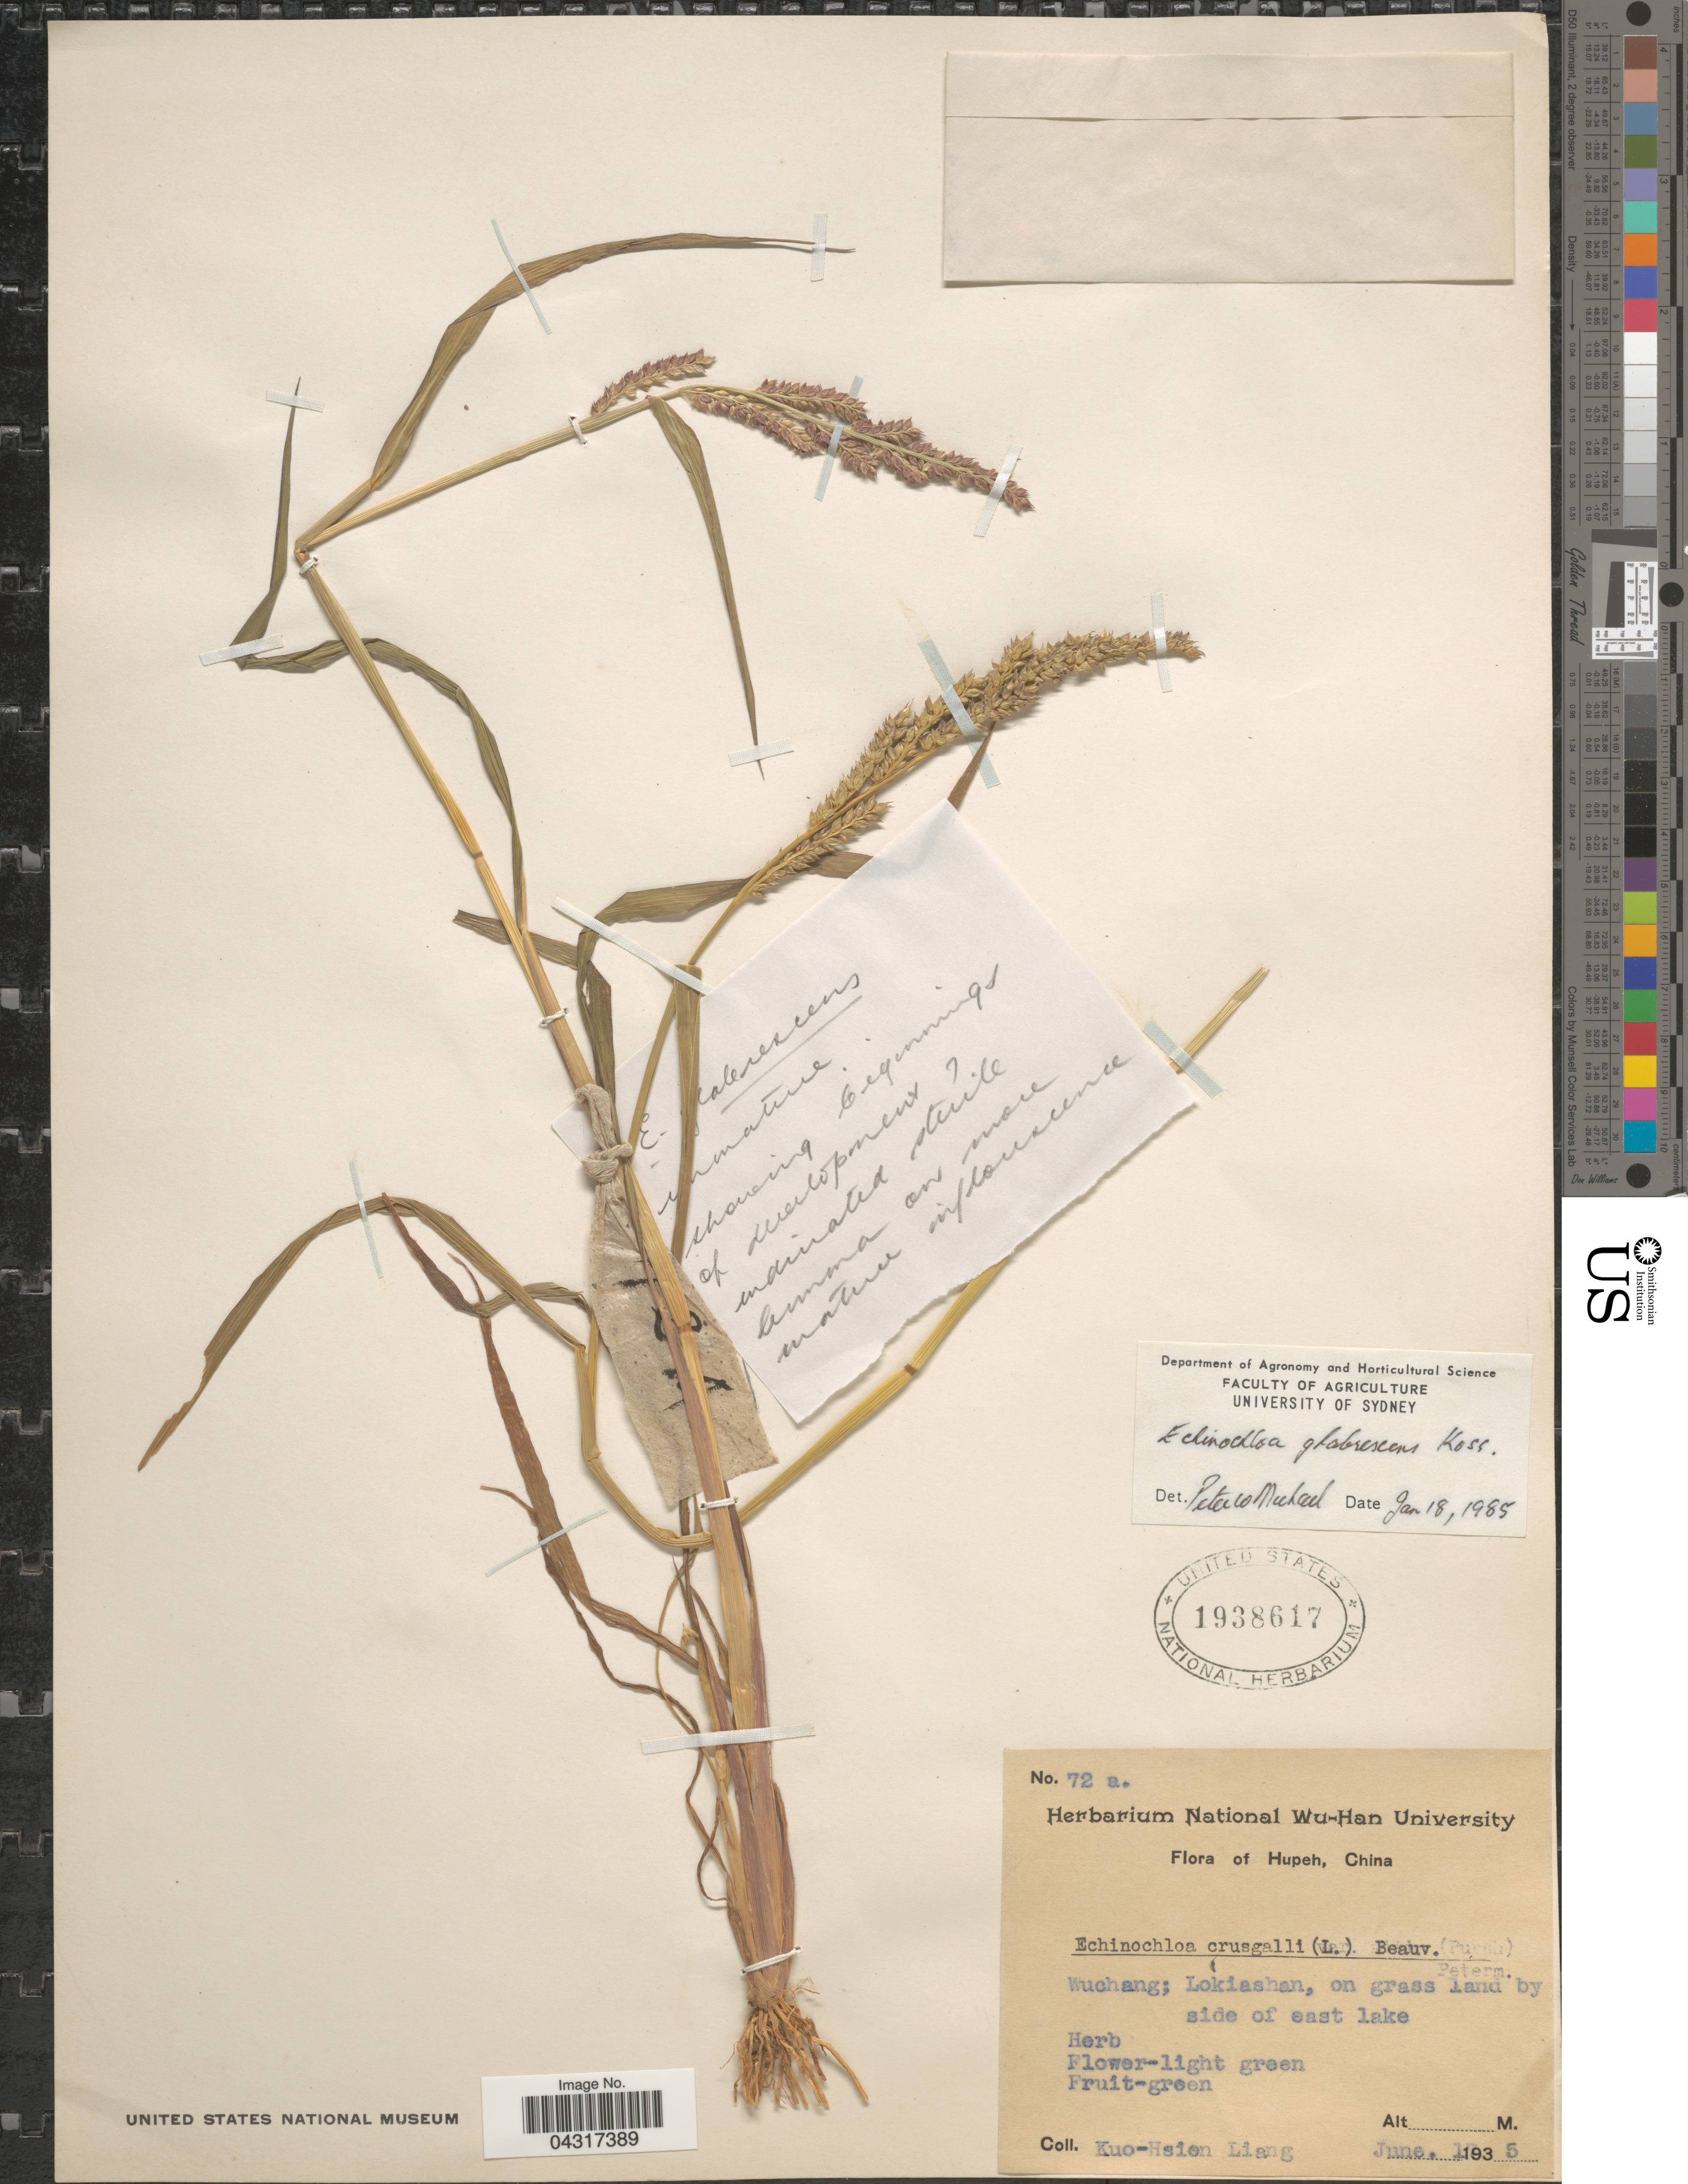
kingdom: Plantae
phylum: Tracheophyta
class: Liliopsida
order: Poales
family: Poaceae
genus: Echinochloa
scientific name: Echinochloa glabrescens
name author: Munro ex Hook. f.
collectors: L. Kuo-hsien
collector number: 72a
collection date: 1935-06-15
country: China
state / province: Hubei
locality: Hupeh. Wuchang; Lokiashan, on grass land by side of east lake.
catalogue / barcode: US 1938617